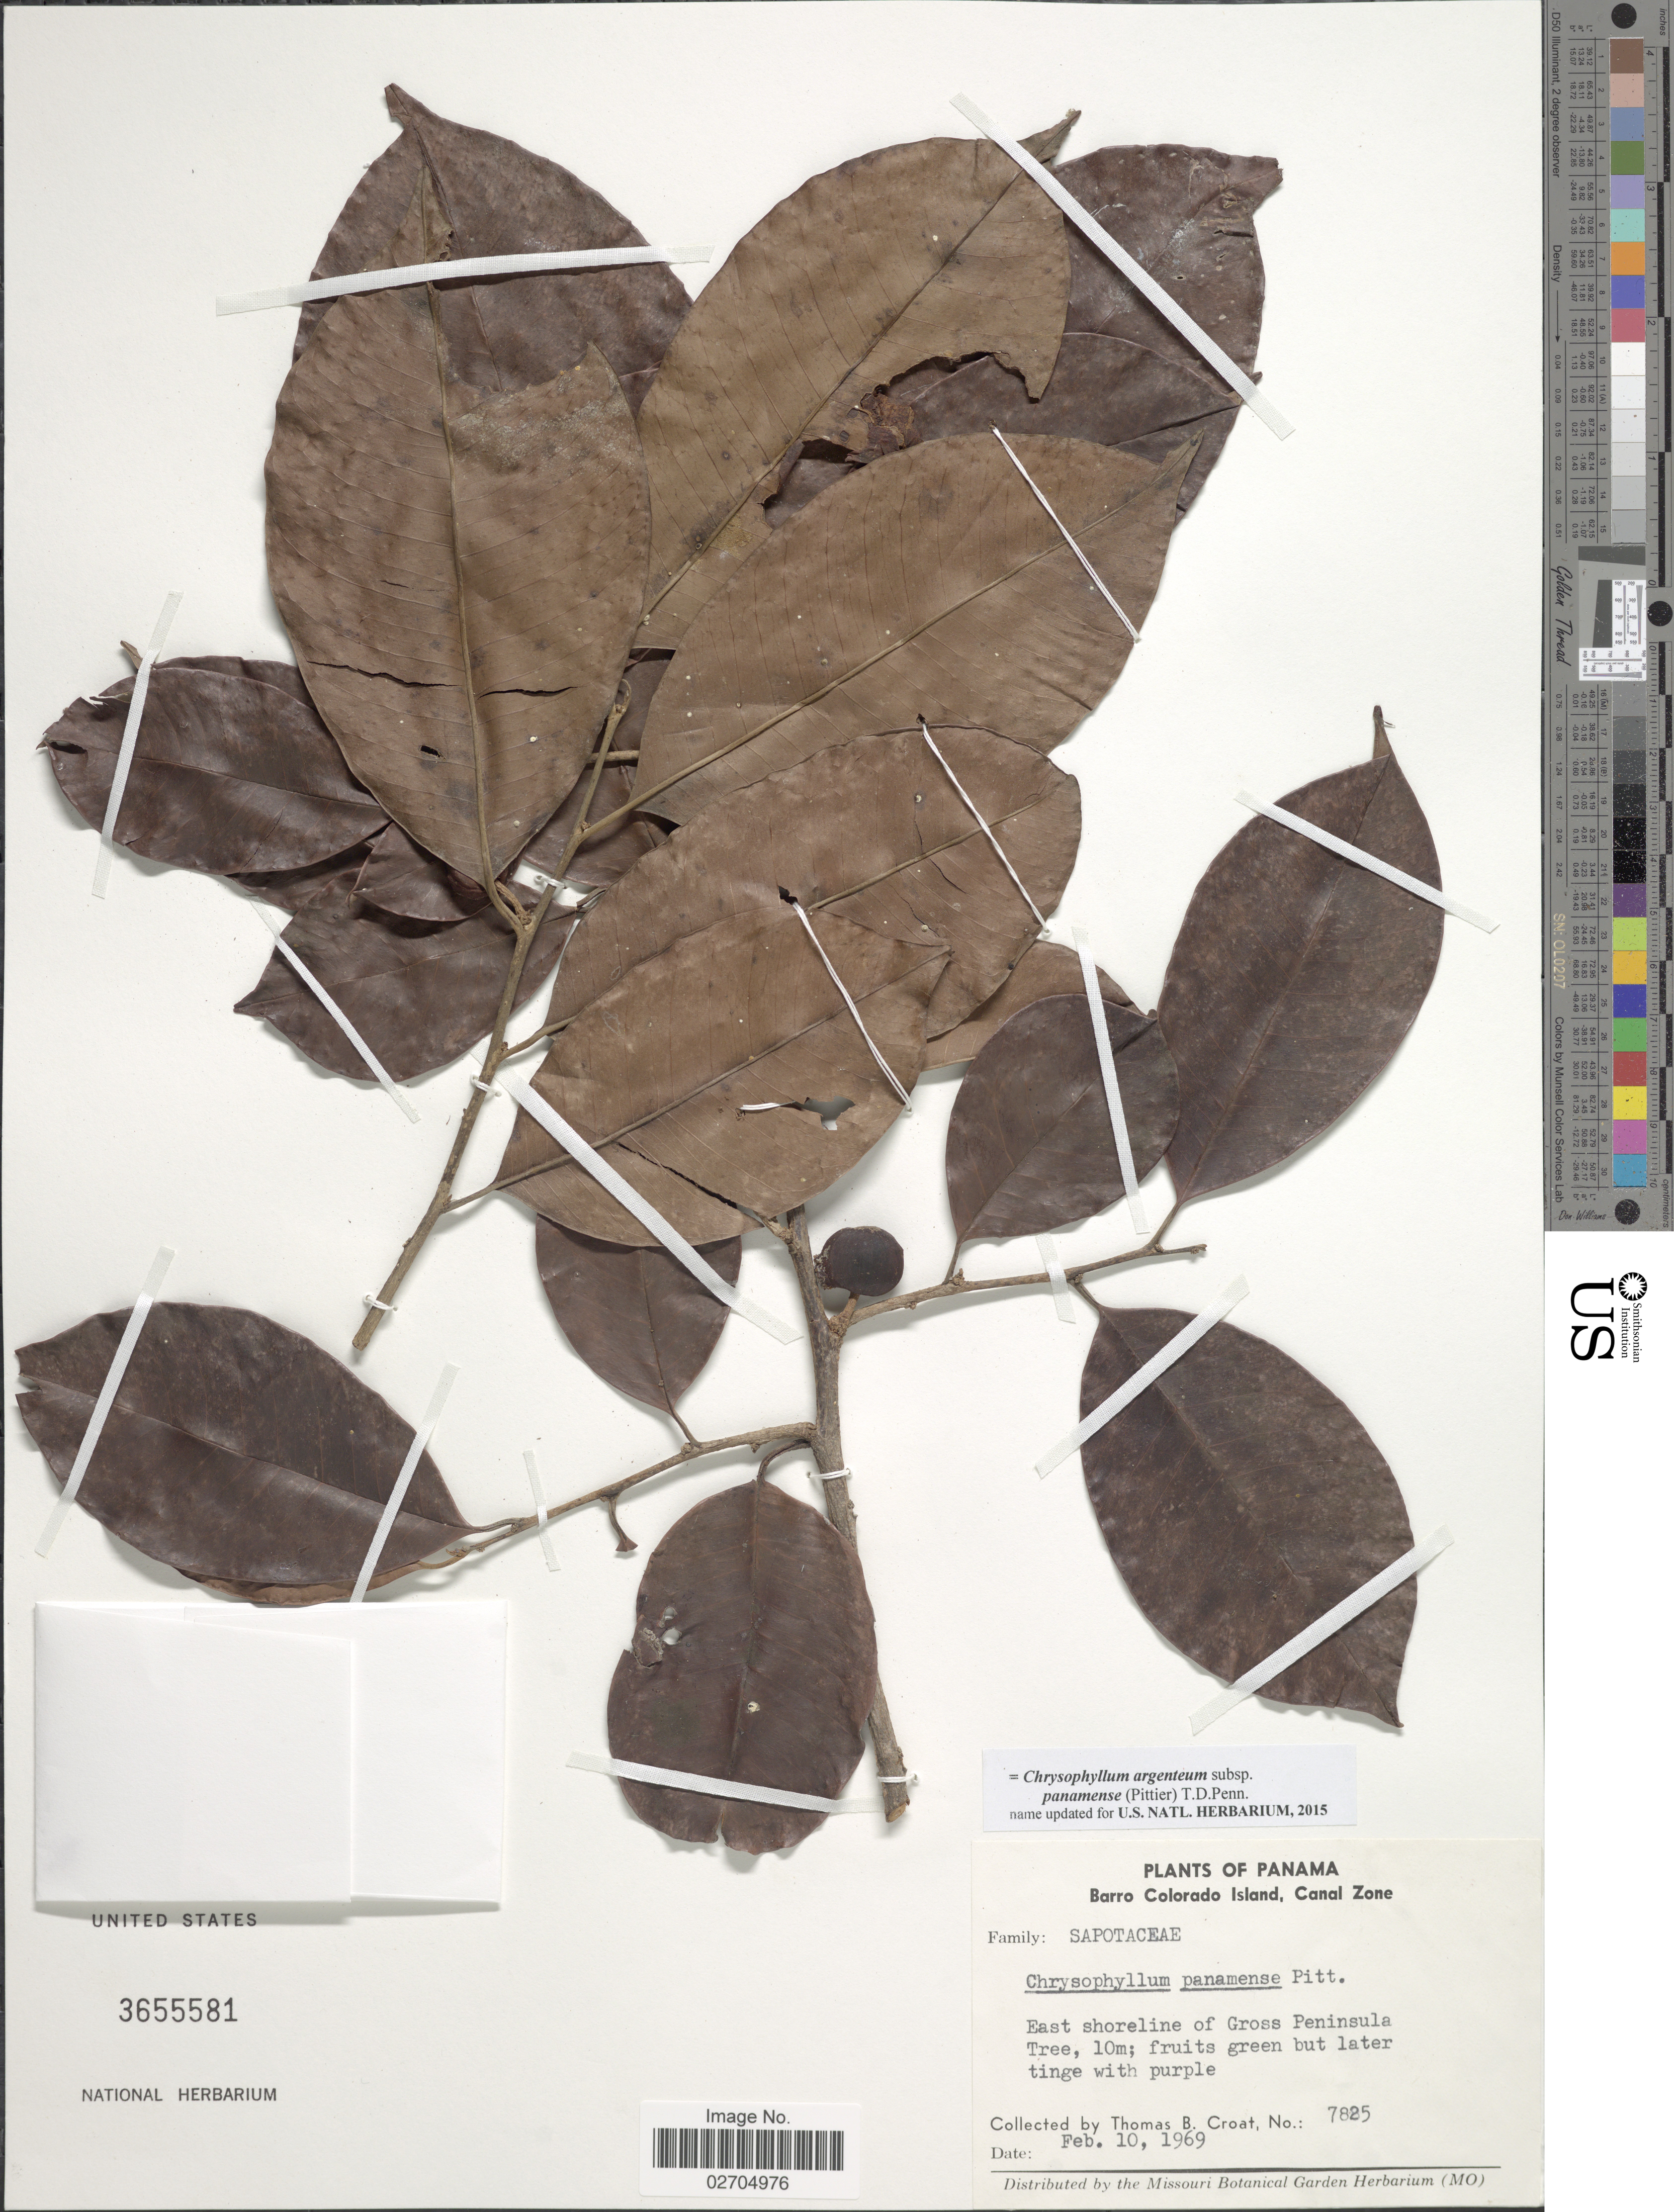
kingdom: Plantae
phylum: Tracheophyta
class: Magnoliopsida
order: Ericales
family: Sapotaceae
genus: Chrysophyllum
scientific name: Chrysophyllum argenteum subsp. panamense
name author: Jacq.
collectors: T. B. Croat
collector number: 7825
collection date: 1969-02-10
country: Panama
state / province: Panamá Oeste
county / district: Canal Zone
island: Barro Colorado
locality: Barro Colorado Island, Canal Zone, East shoreline of Gross Peninsula.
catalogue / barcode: US 3655581